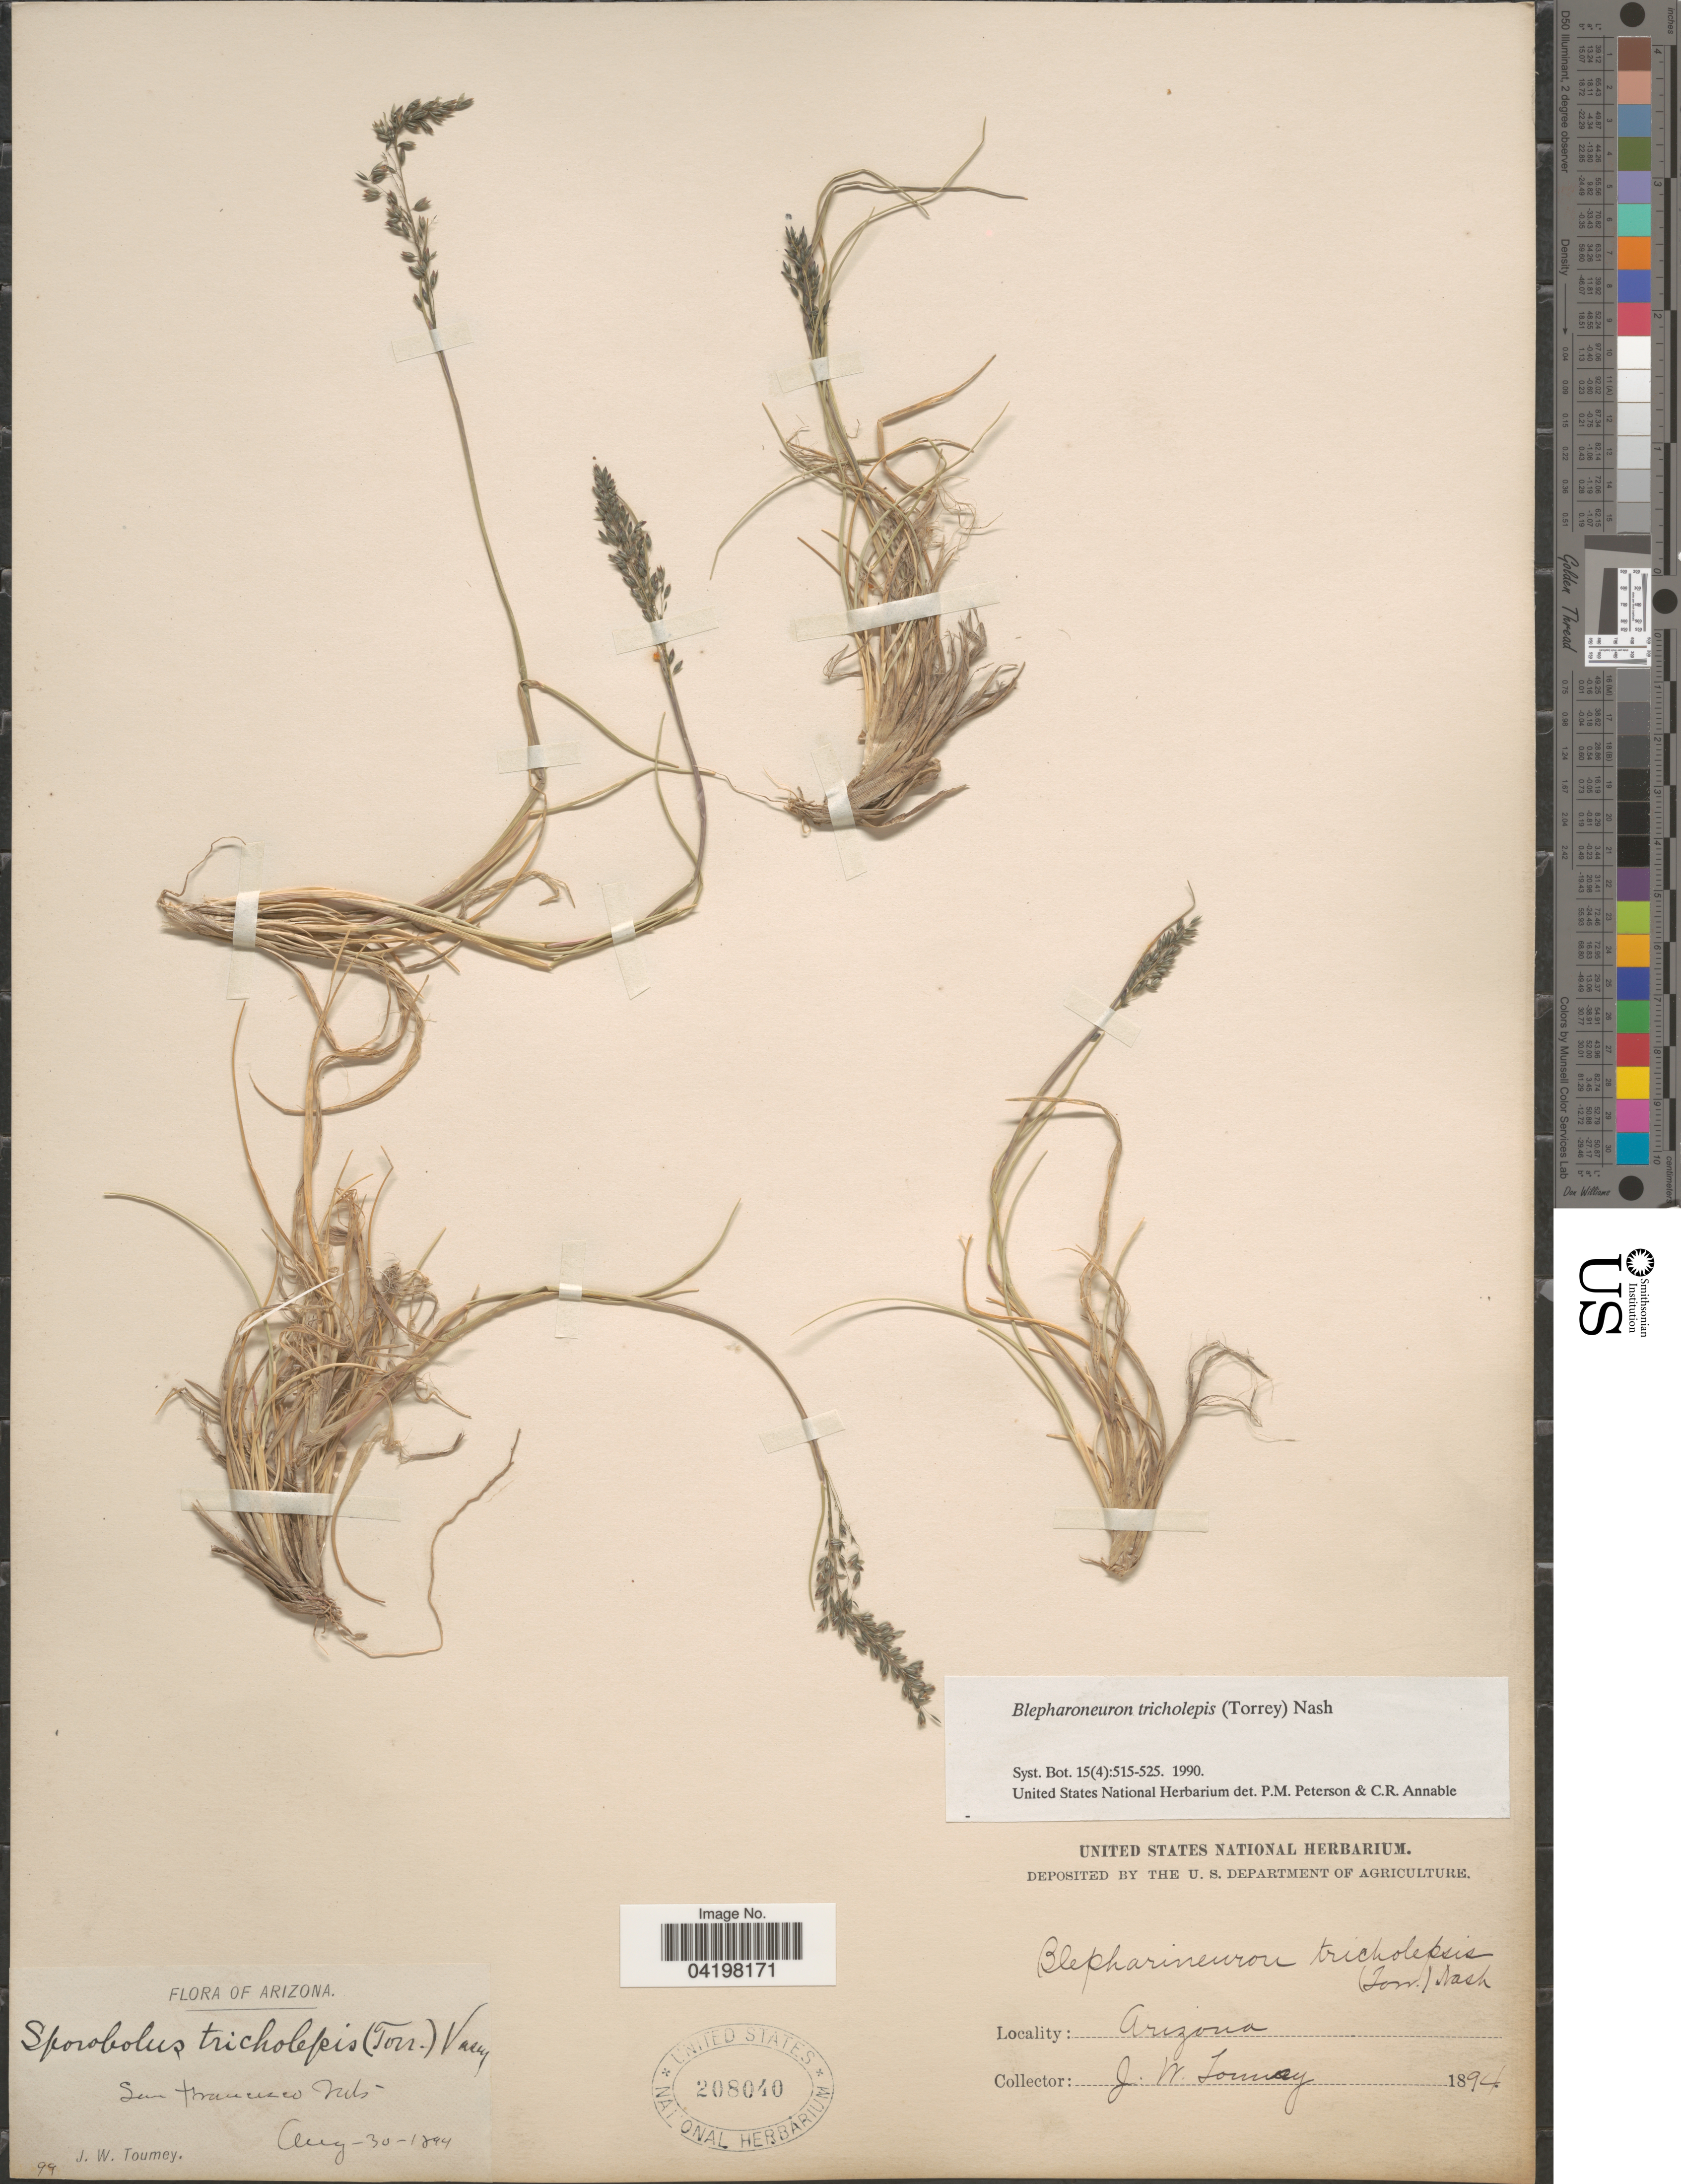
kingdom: Plantae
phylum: Tracheophyta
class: Liliopsida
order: Poales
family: Poaceae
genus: Muhlenbergia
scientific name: Muhlenbergia tricholepis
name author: (Torr.) Columbus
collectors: J. W. Toumey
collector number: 99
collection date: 1894-08-30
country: United States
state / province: Arizona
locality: San Francisco Mts.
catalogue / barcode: US 208040